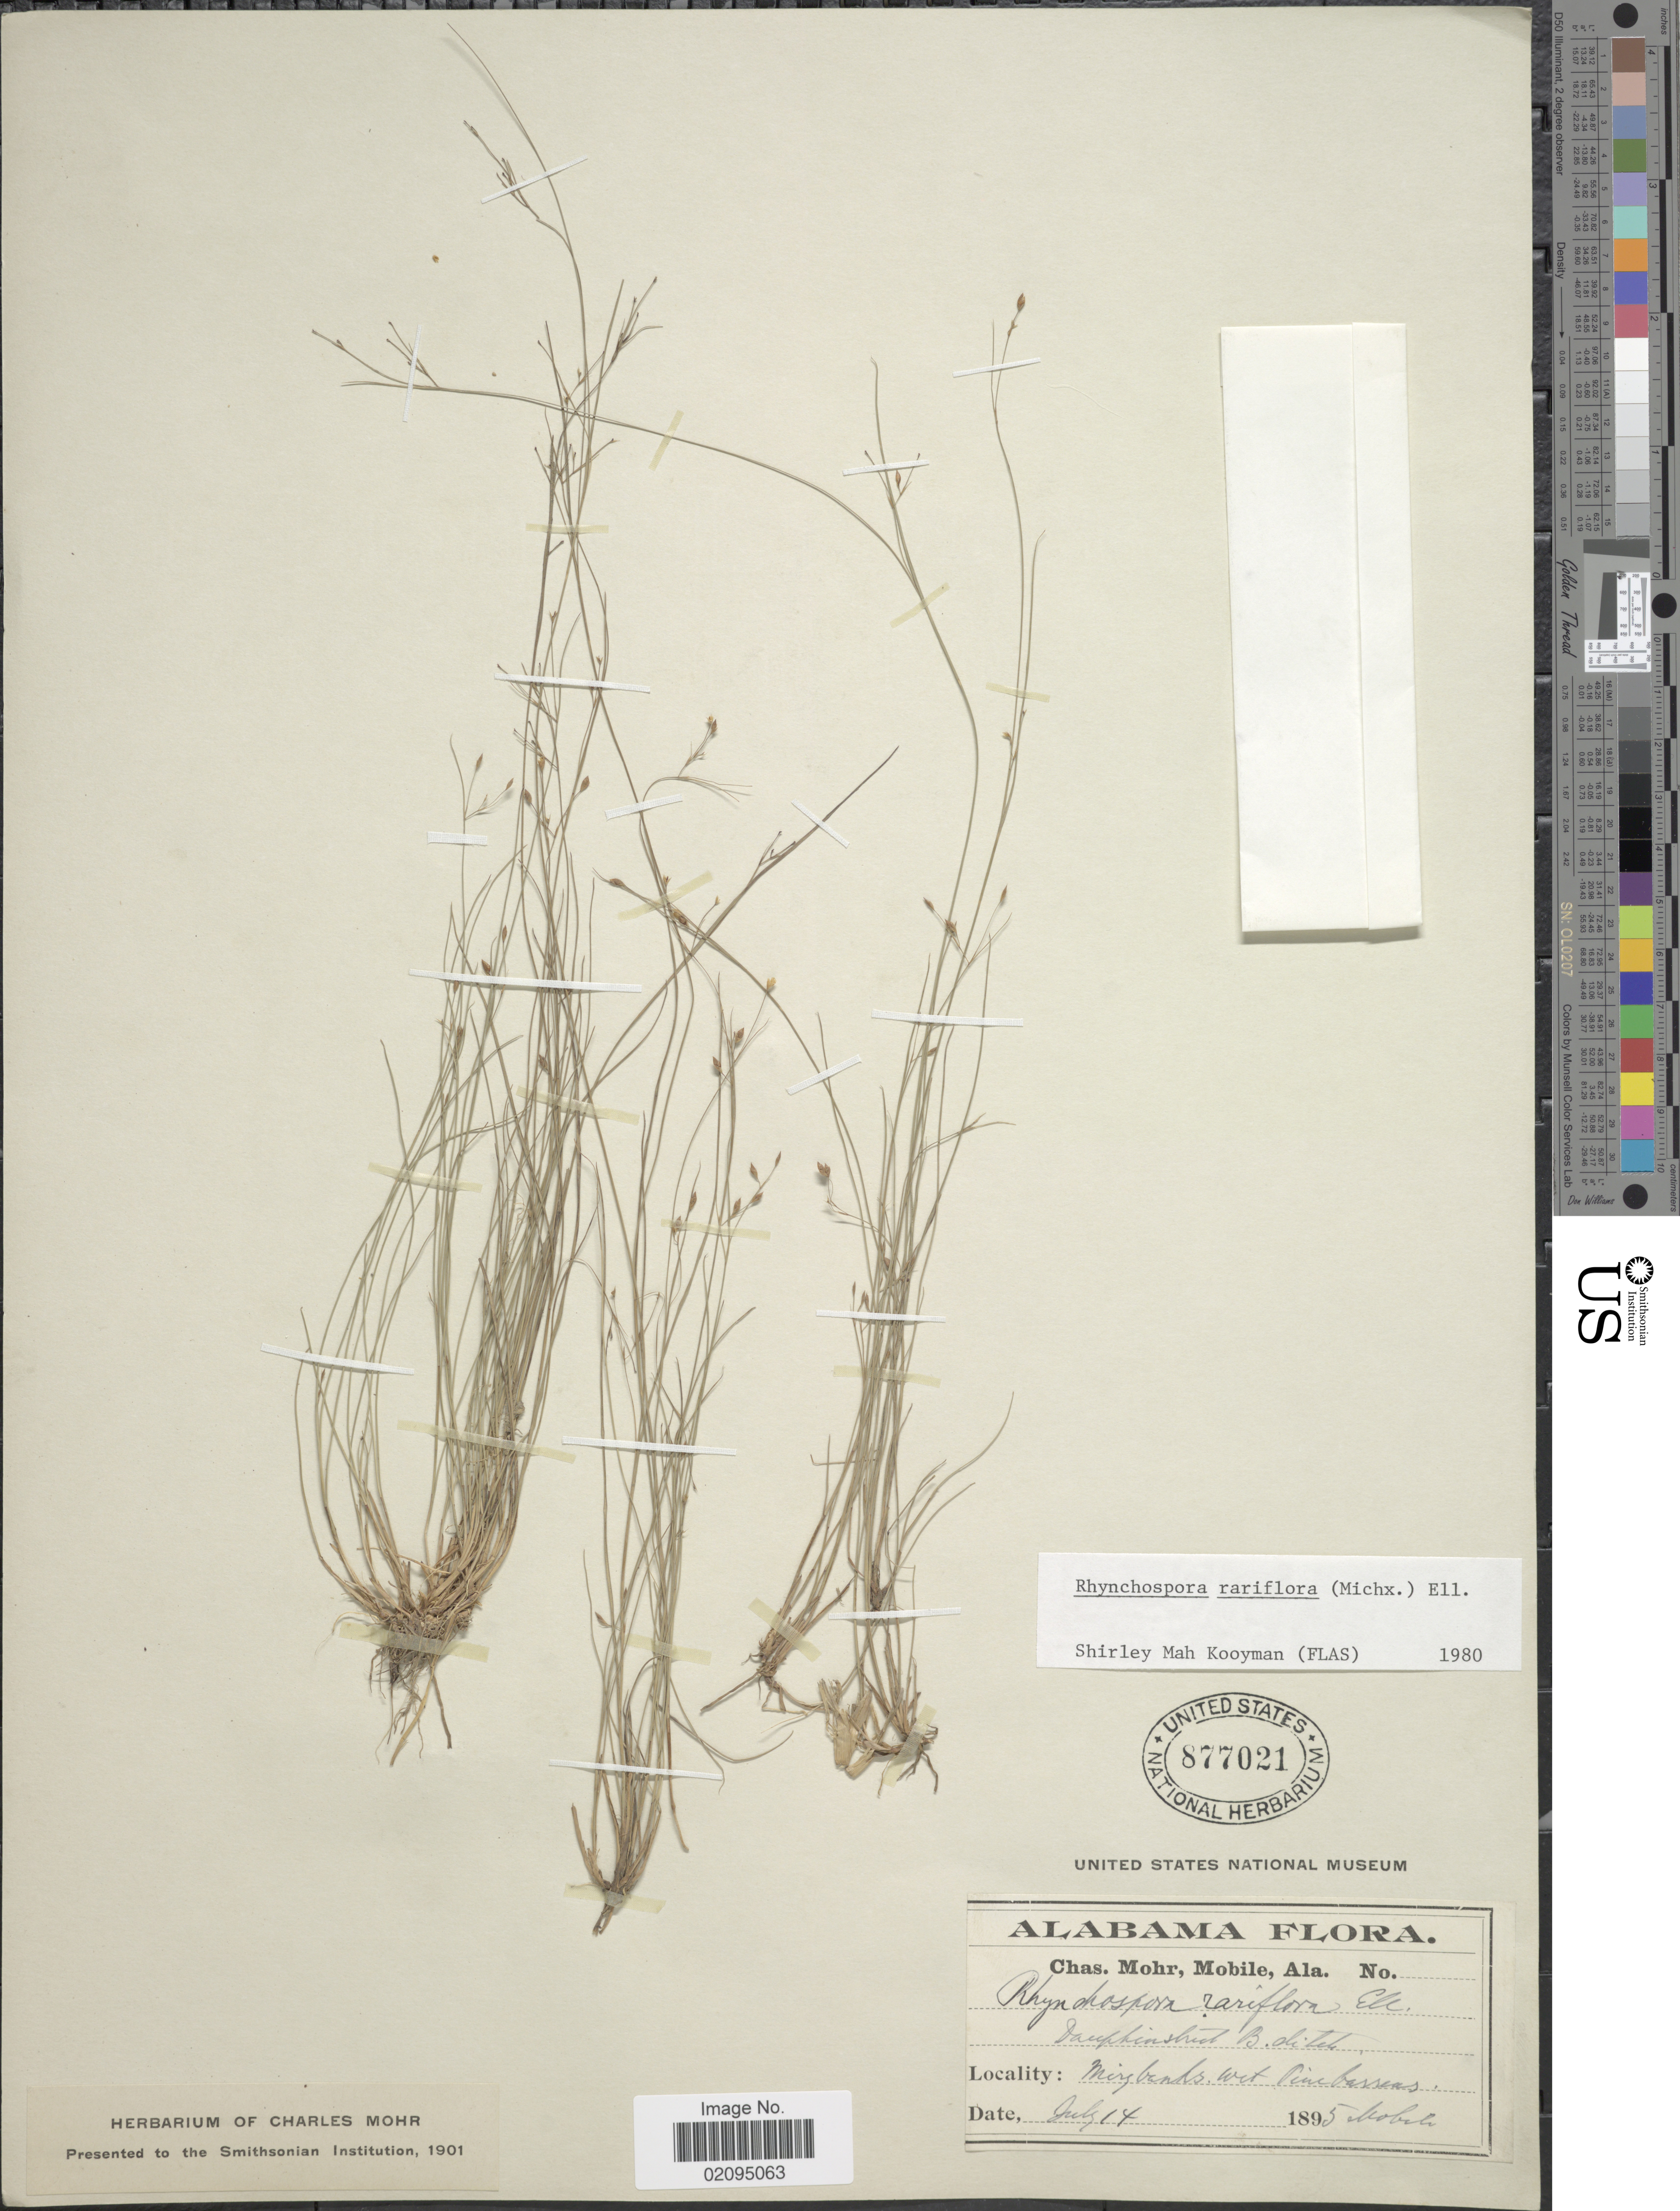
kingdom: Plantae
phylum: Tracheophyta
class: Liliopsida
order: Poales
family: Cyperaceae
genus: Rhynchospora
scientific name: Rhynchospora rariflora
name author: (Michx.) Elliott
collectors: Mohr, C. T. (herbarium)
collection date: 1895-07-14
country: United States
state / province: Alabama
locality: Mobile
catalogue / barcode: US 877021